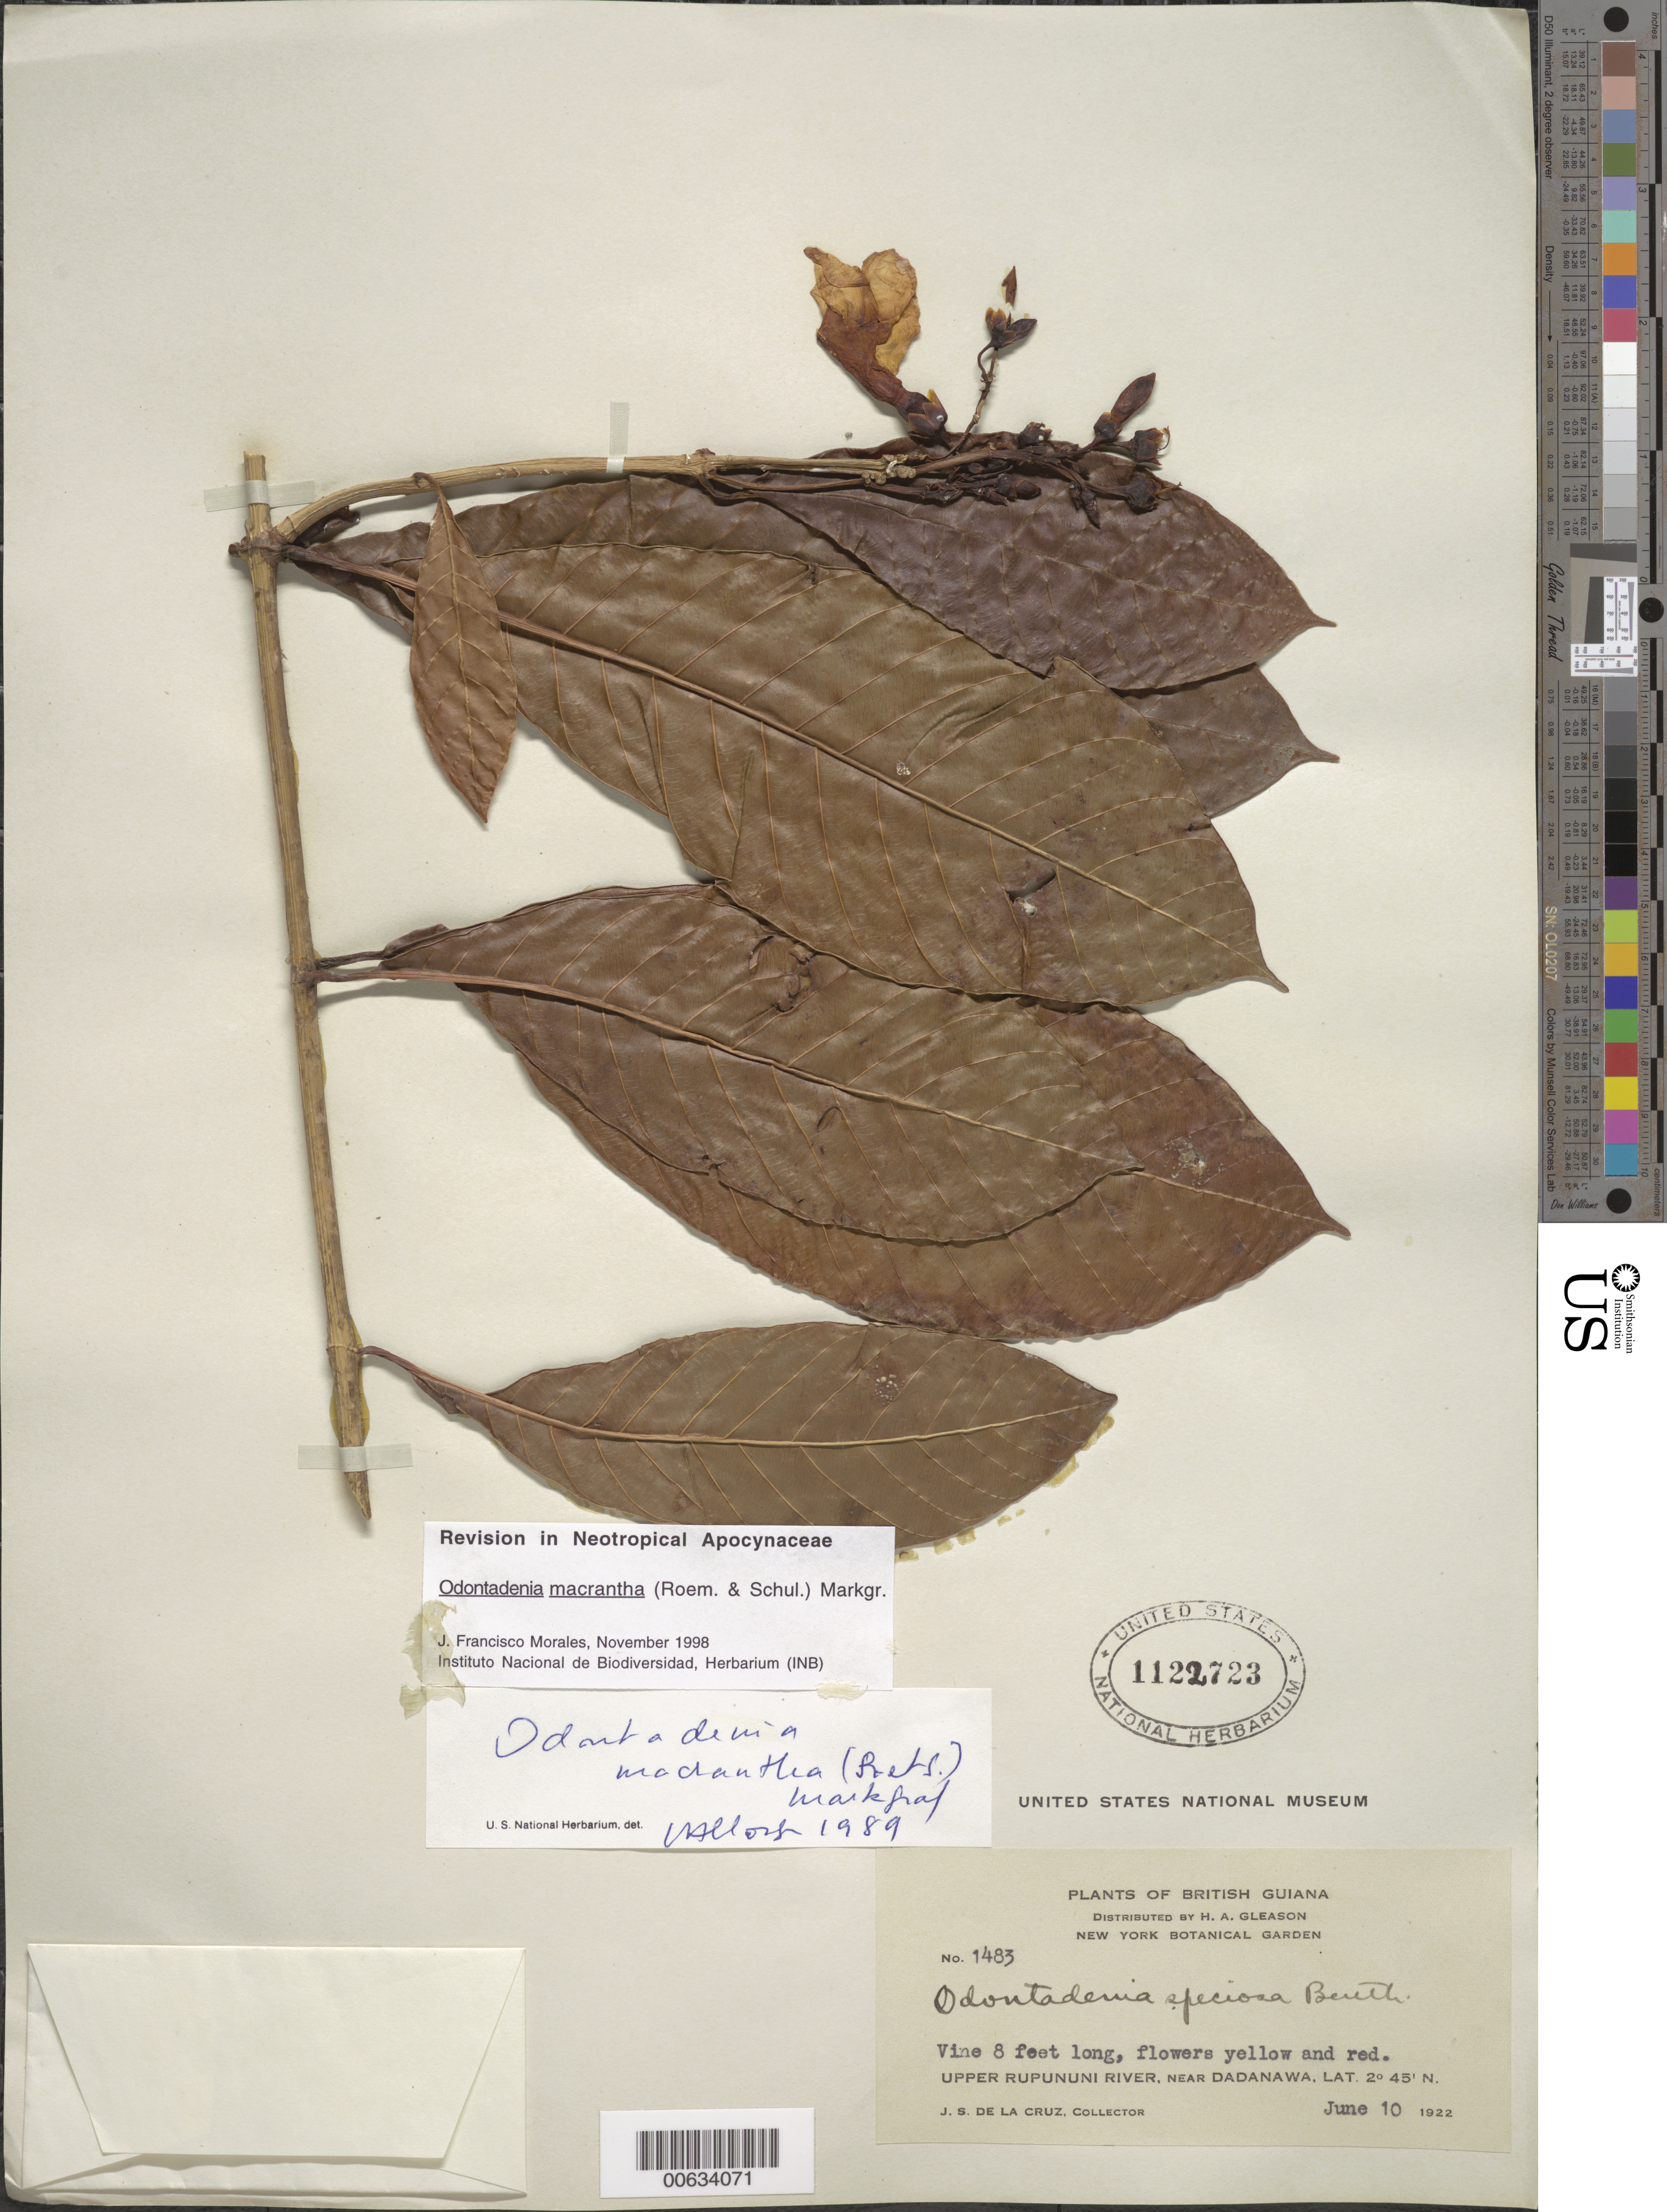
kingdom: Plantae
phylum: Tracheophyta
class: Magnoliopsida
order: Gentianales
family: Apocynaceae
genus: Odontadenia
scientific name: Odontadenia macrantha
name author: (Roem. & Schult.) Markgr.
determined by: Morales, J. F.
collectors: J. S. de la Cruz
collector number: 1483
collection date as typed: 10-Jun-22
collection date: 1922-06-10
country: Guyana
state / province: U. Takutu-U. Essequibo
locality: Dadanawa, vic., upper Rupununi R.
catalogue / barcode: US 1122723